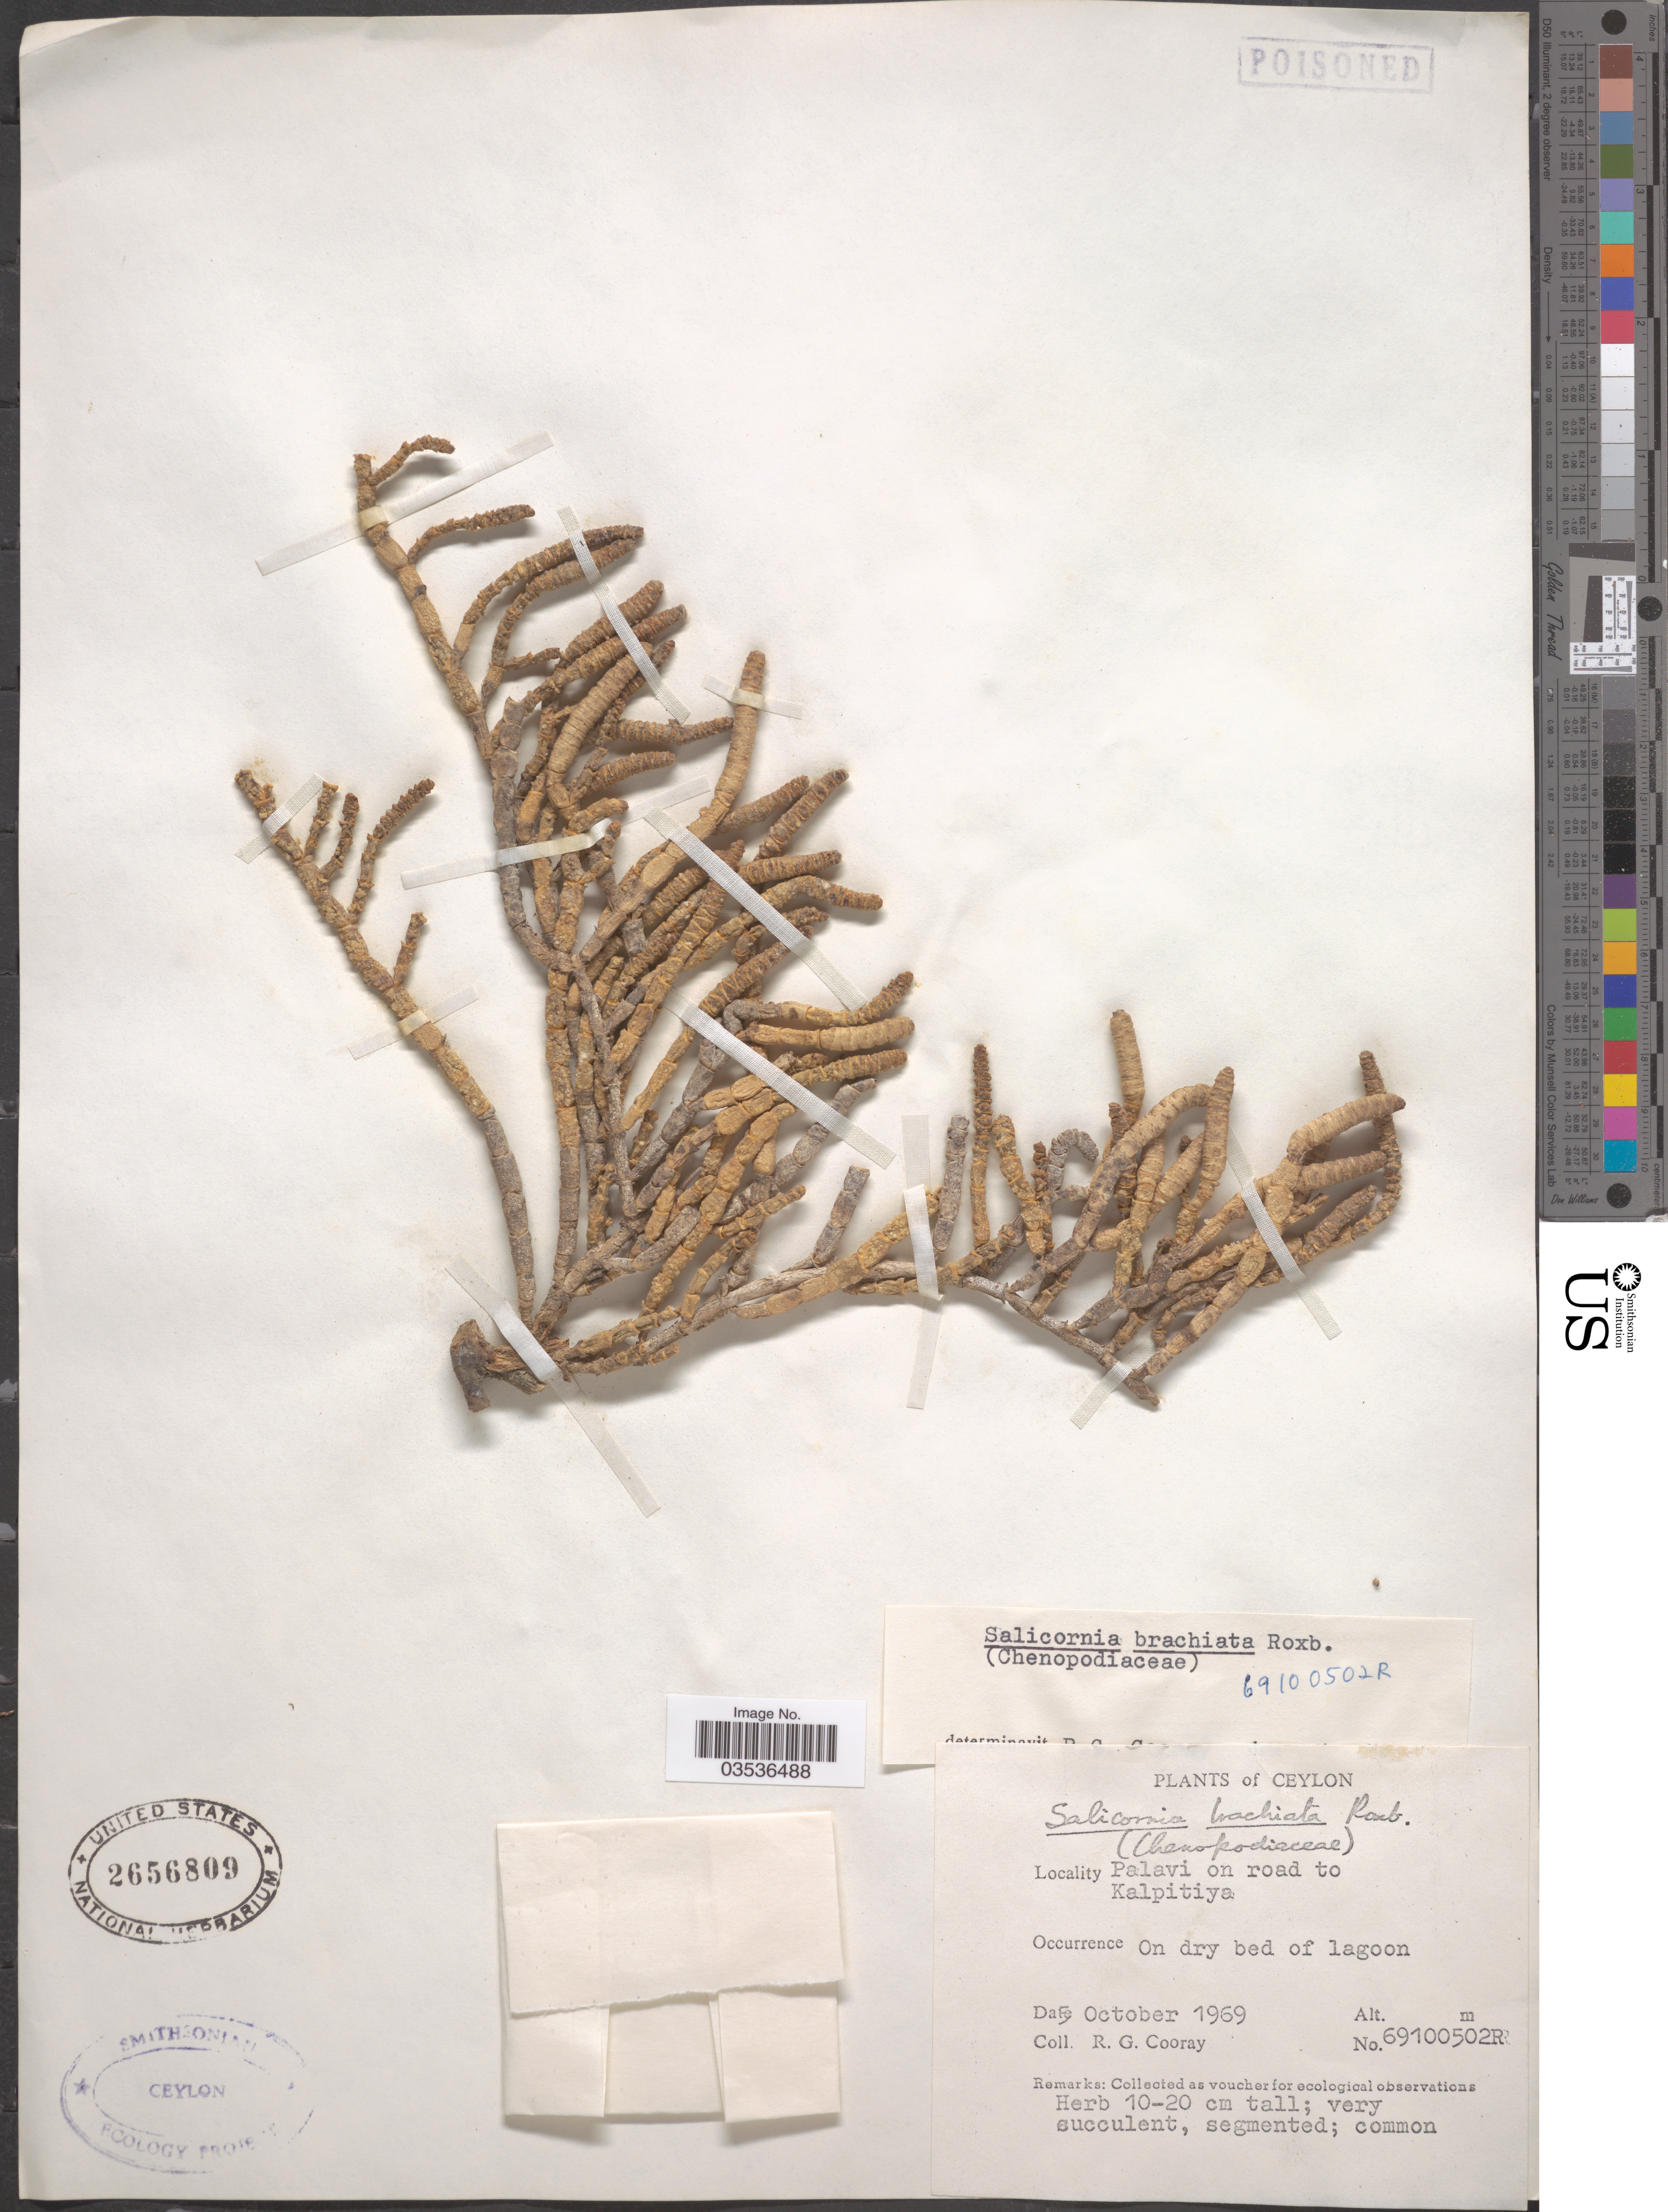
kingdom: Plantae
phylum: Tracheophyta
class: Magnoliopsida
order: Caryophyllales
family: Amaranthaceae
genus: Salicornia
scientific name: Salicornia brachiata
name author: Miq.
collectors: R. Cooray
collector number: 69100502R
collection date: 1969-10-05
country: Sri Lanka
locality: Ceylon. Palavi on road to Kalpitiya.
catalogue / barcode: US 2656809